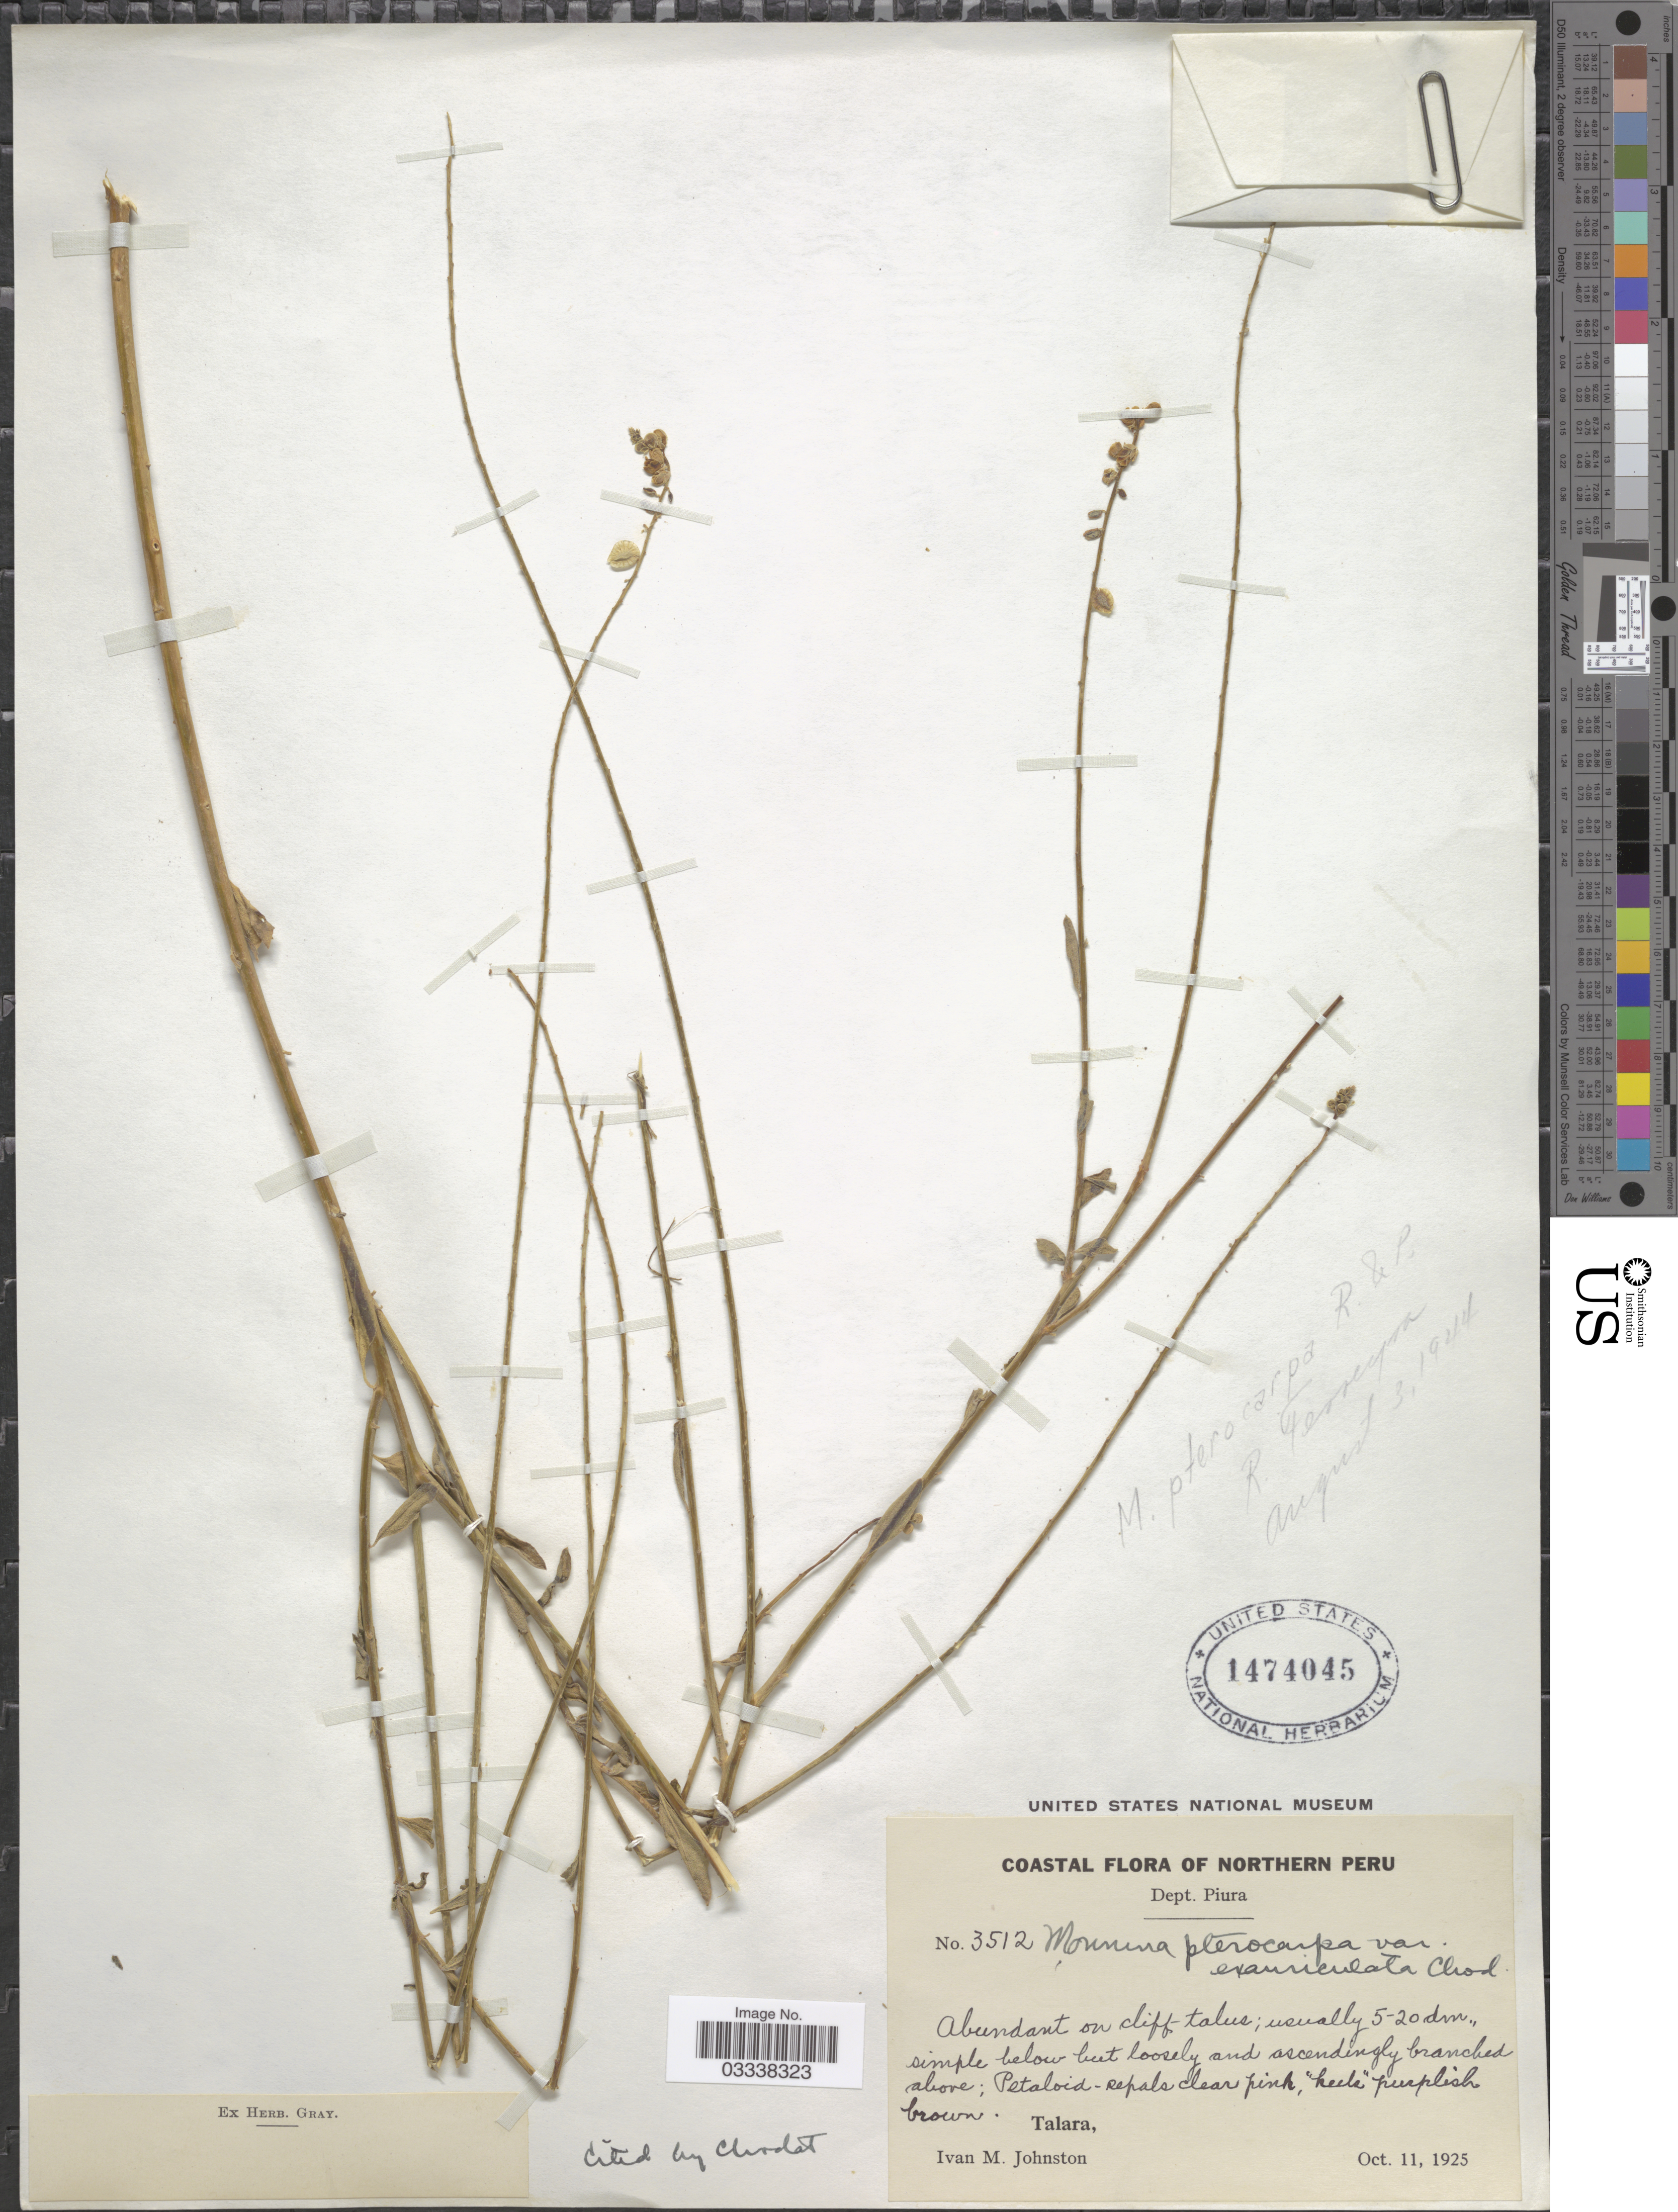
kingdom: Plantae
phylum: Tracheophyta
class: Magnoliopsida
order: Fabales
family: Polygalaceae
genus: Monnina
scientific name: Monnina pterocarpa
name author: Ruiz & Pav.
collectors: I.M. Johnston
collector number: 3512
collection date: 1925-10-11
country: Peru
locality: Northern Peru. Dept. Piura. Talara.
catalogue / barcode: US 1474045